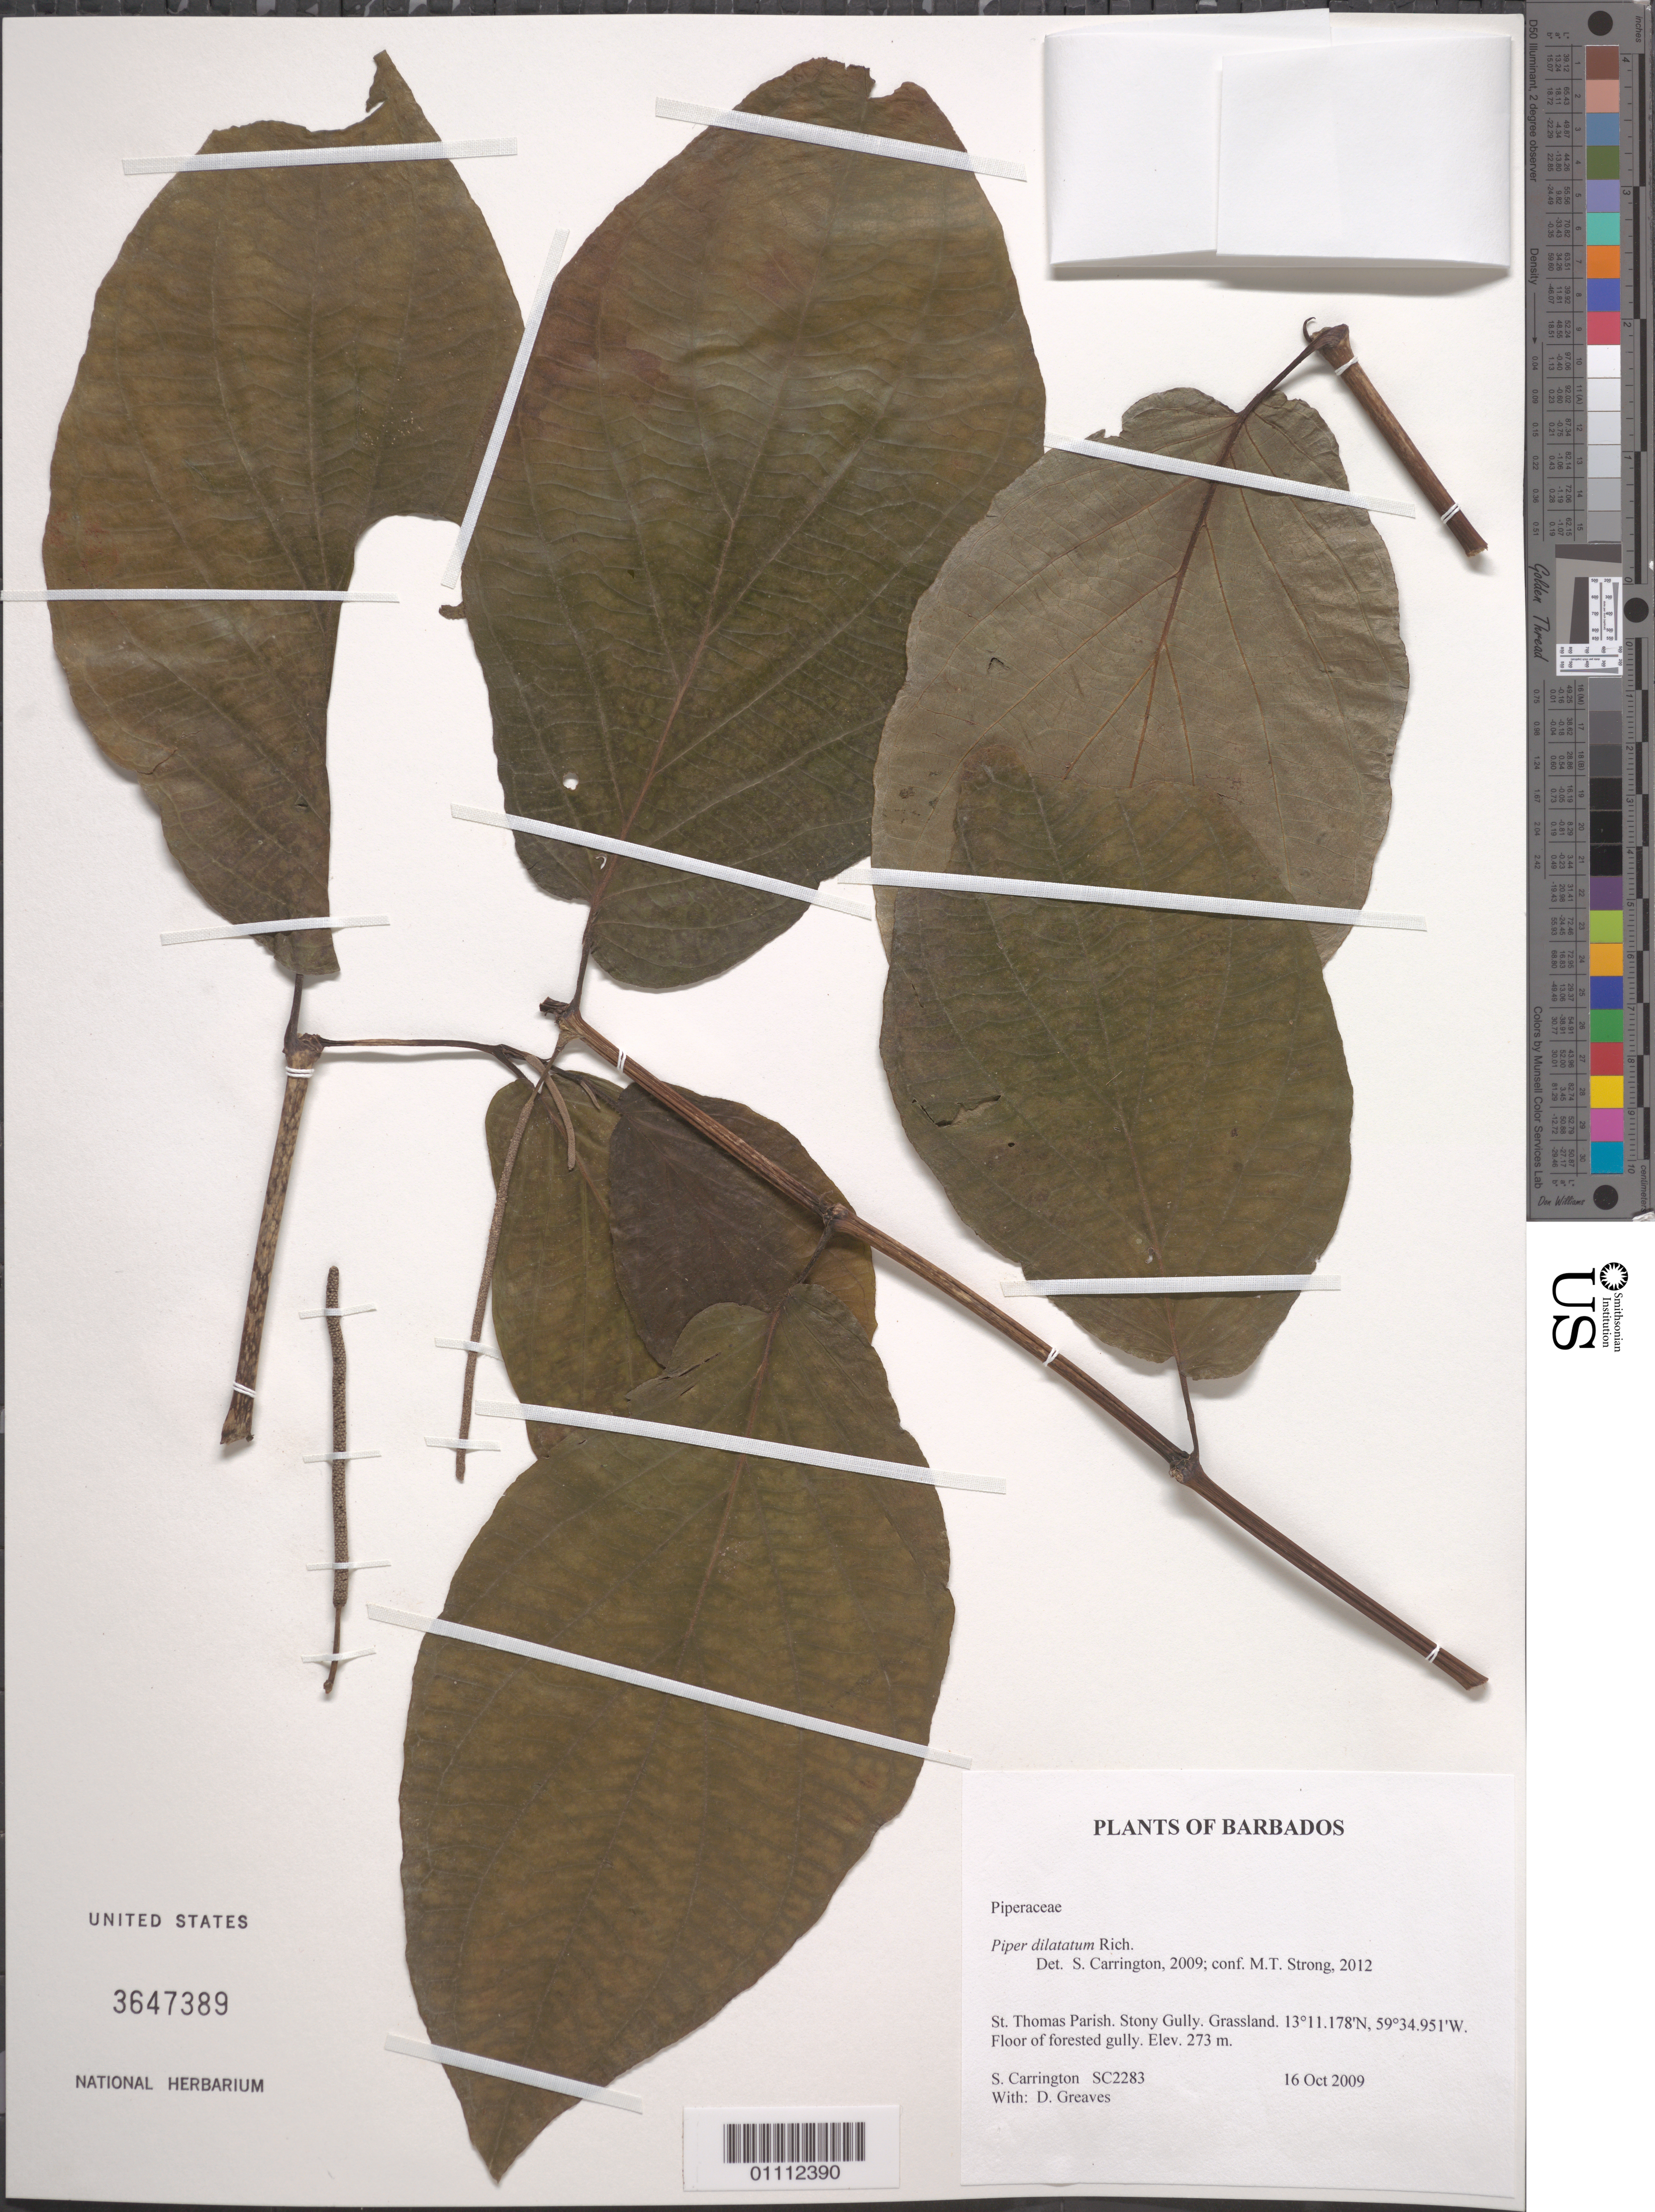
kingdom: Plantae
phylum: Tracheophyta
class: Magnoliopsida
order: Piperales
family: Piperaceae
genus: Piper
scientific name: Piper dilatatum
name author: Rich.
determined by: Carrington, C. M. S.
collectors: C. M. S. Carrington & D. Greaves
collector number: SC2283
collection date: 2009-10-16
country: Barbados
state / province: Saint Thomas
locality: Stony Gully.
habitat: Grassland. Floor of forested gully.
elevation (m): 273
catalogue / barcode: US 3647389